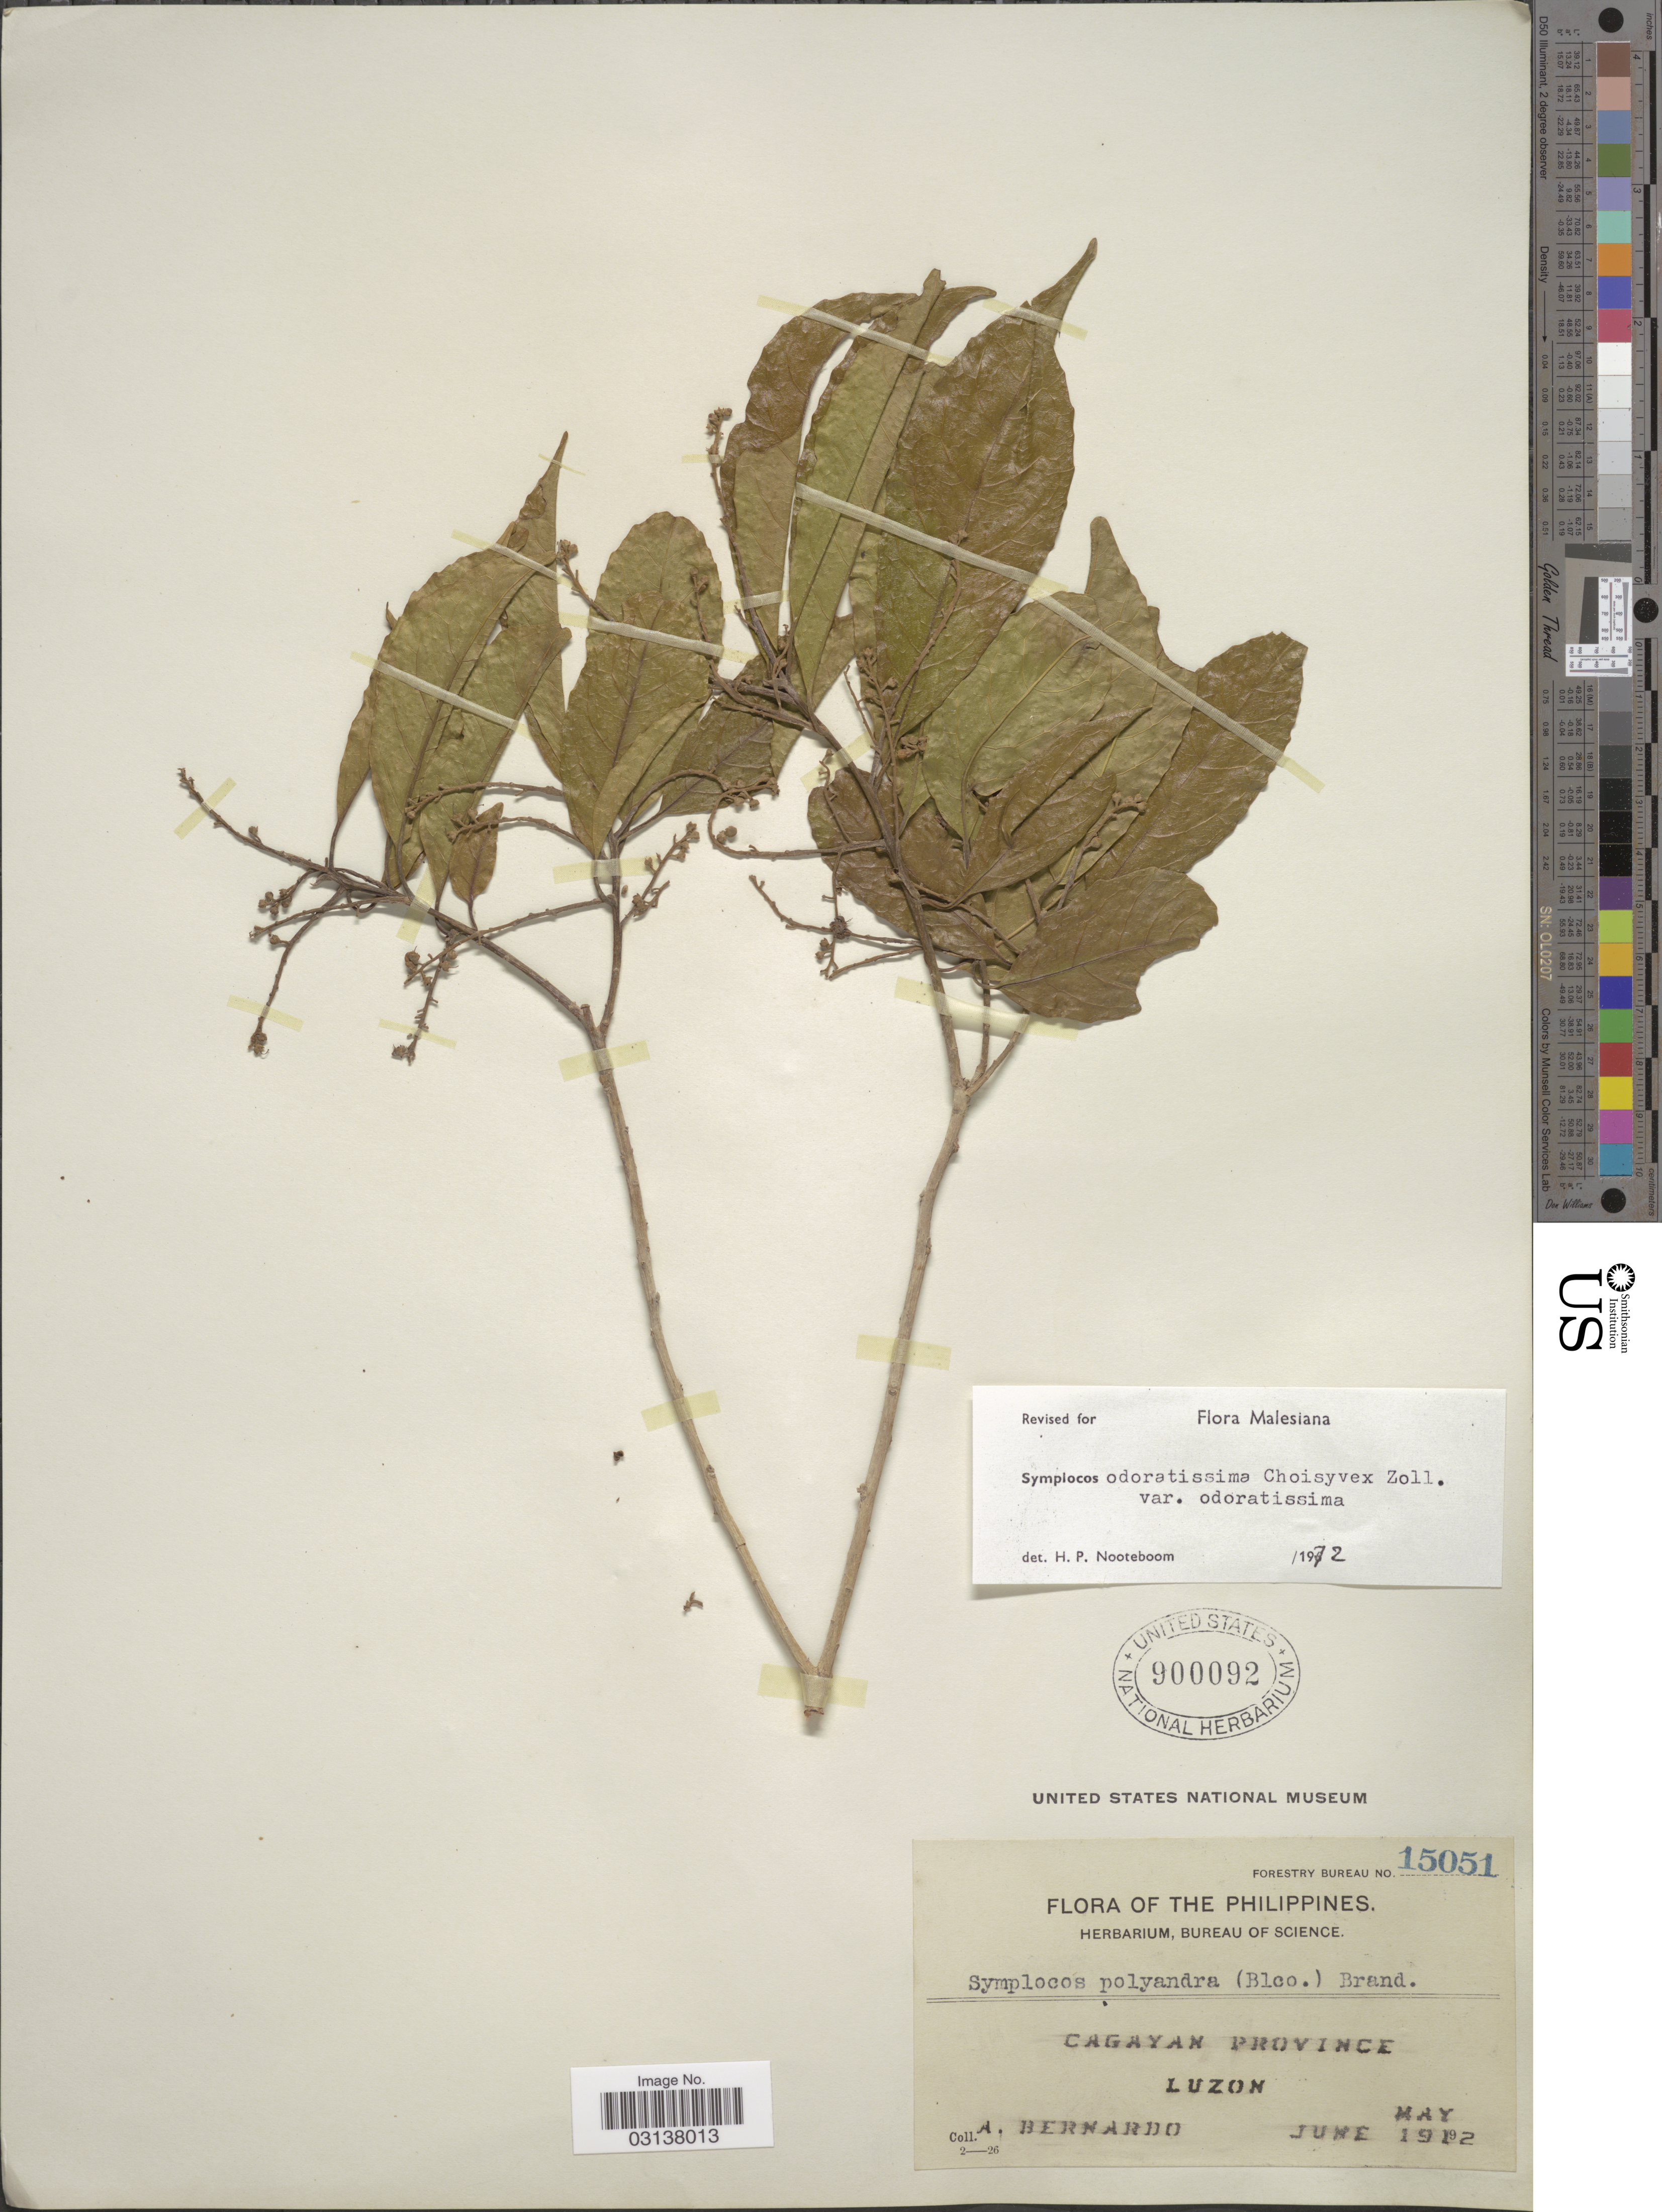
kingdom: Plantae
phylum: Tracheophyta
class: Magnoliopsida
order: Ericales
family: Symplocaceae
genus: Symplocos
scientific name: Symplocos odoratissima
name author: (Blume) Choisy ex Zoll.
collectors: A. Bernardo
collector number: Forestry Bureau 15051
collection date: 1912-05/1912-06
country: Philippines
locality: The Philippines. Cagayan Province, Luzon.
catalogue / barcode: US 900092